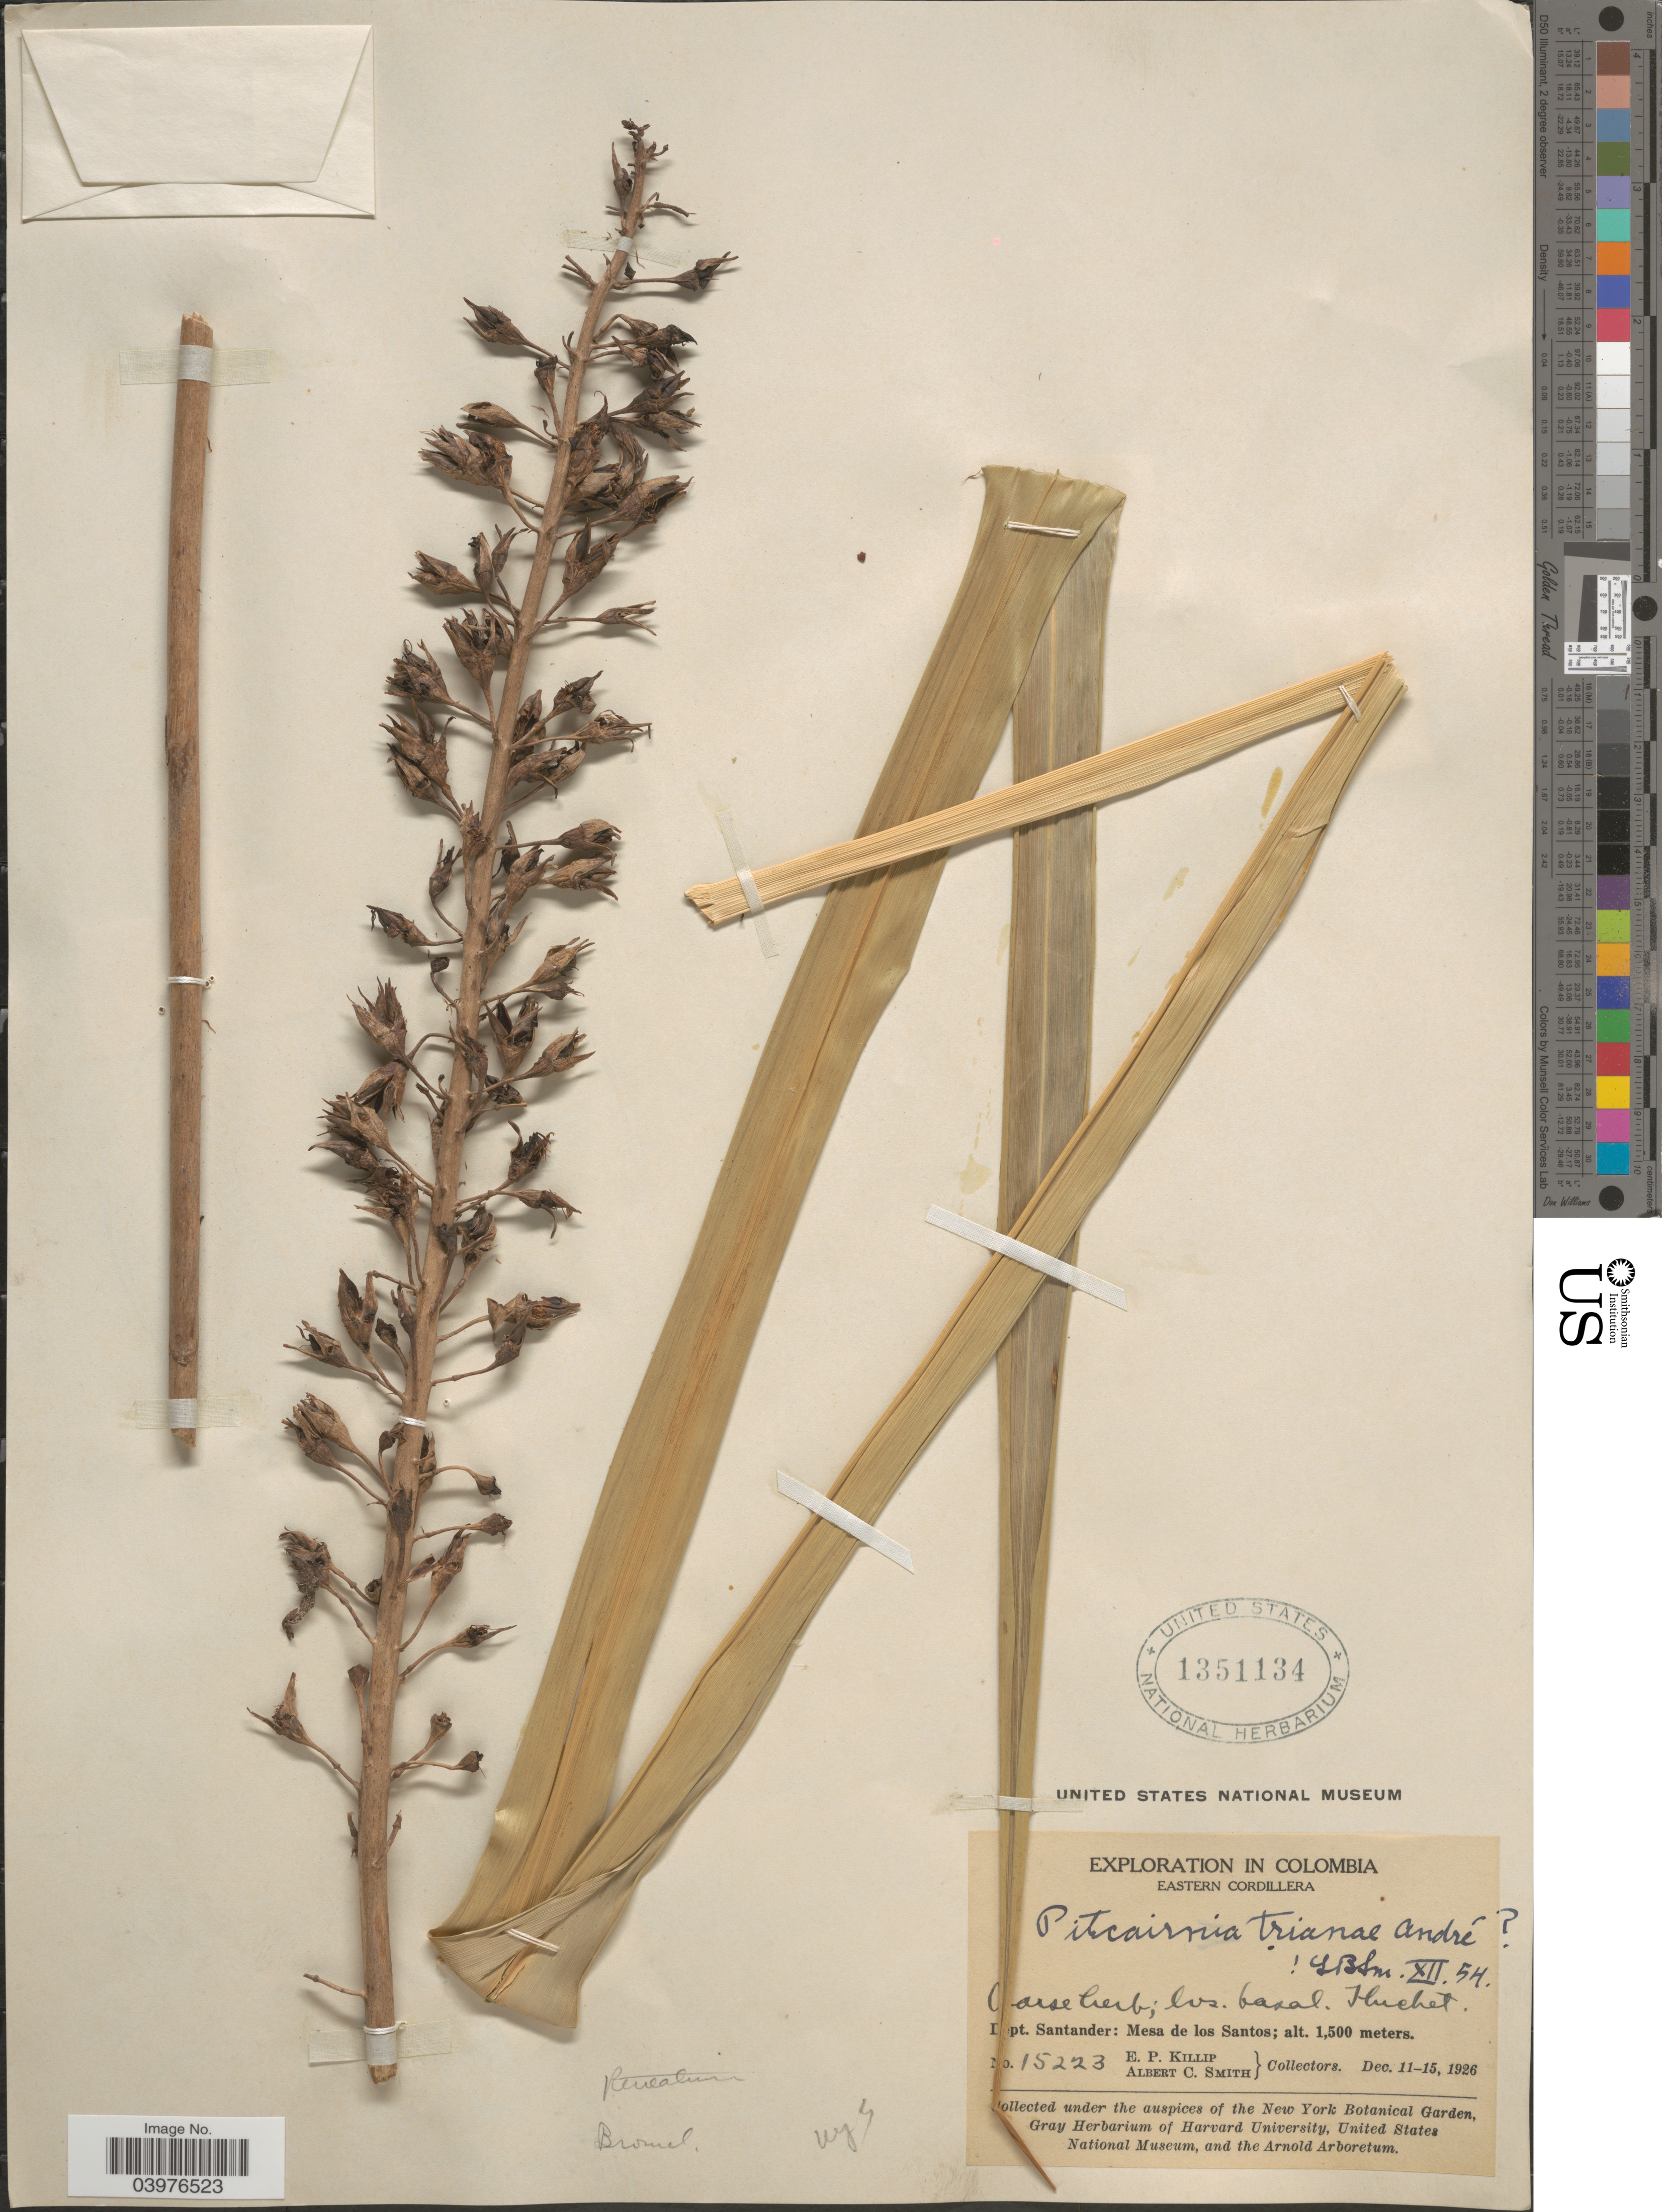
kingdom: Plantae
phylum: Tracheophyta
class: Liliopsida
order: Poales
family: Bromeliaceae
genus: Pitcairnia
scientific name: Pitcairnia trianae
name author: André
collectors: E. P. Killip & A. C. Smith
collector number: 15223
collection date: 1926-12-11/1926-12-15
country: Colombia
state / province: Santander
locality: Eastern Cordillera. Dept. Santander: Mesa de los Santos.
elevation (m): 1500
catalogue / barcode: US 1351134